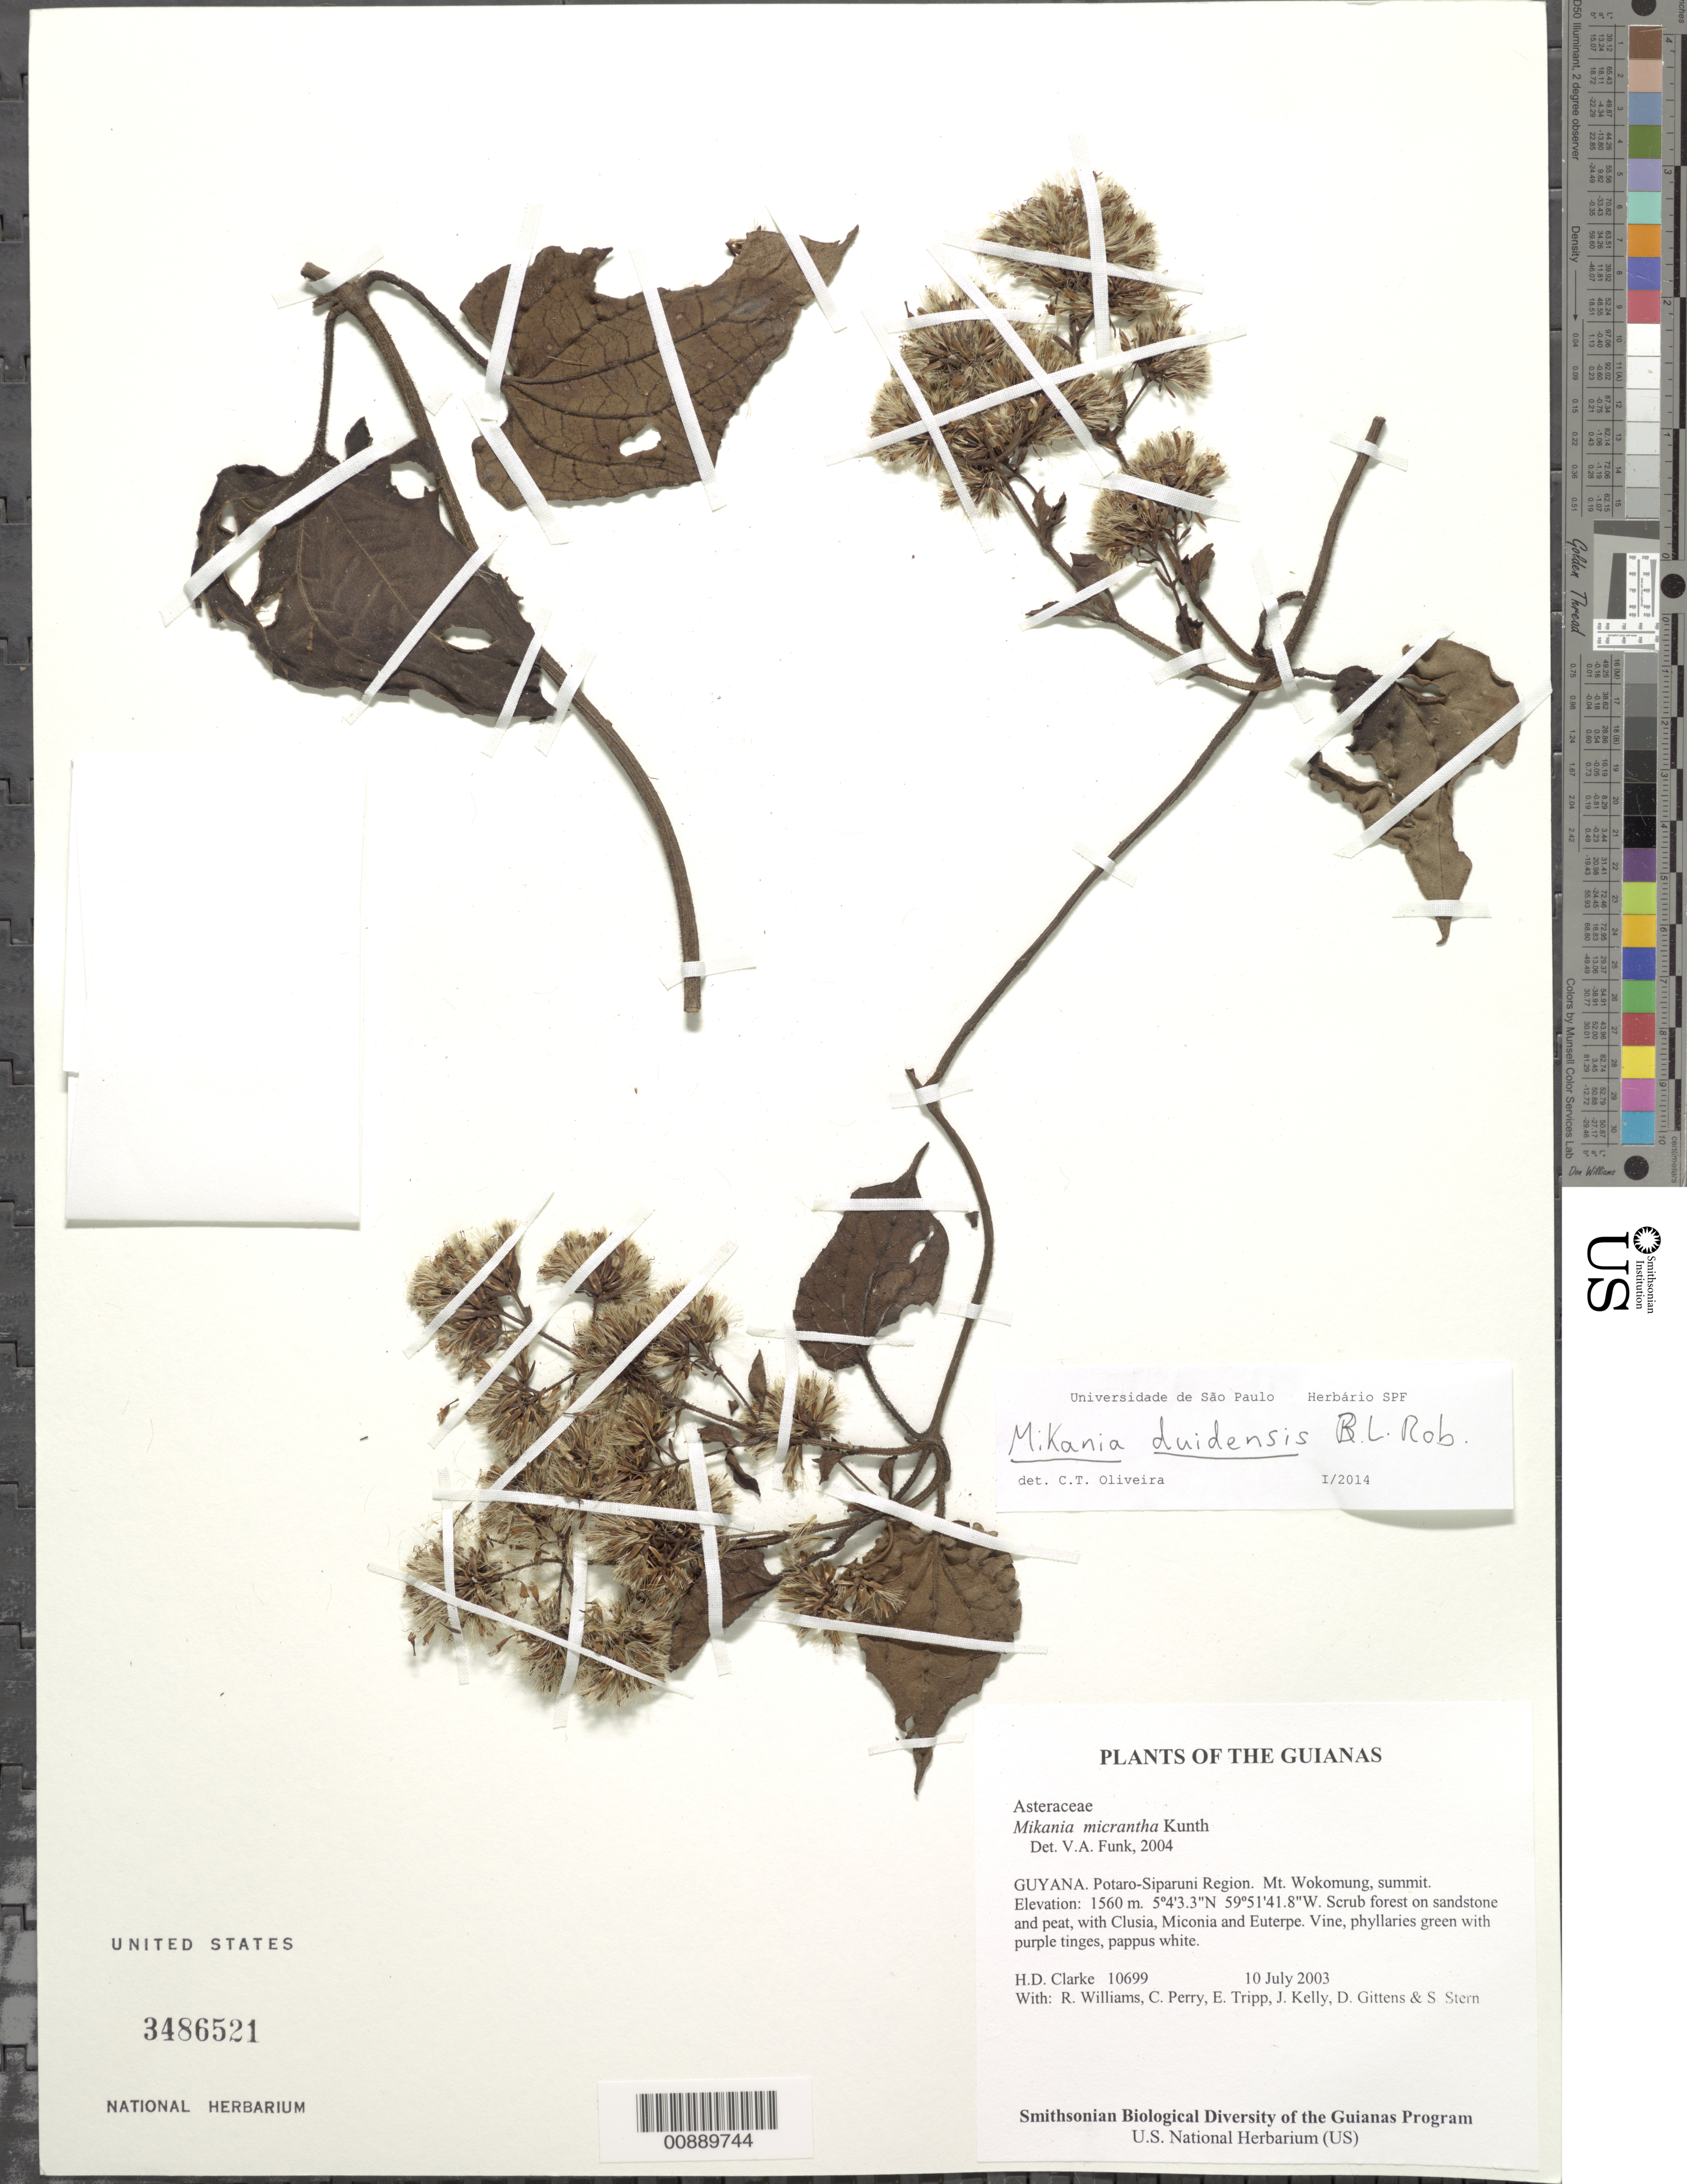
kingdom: Plantae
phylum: Tracheophyta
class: Magnoliopsida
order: Asterales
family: Asteraceae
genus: Mikania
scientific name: Mikania duidensis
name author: B.L. Rob.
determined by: Oliveira, C. T.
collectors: H. D. Clarke, R. Williams, C. Perry, E. Tripp, J. Kelly, D. Gittens & S. R. Stern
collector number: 10699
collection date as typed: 10 July 2003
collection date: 2003-07-10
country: Guyana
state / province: Potaro-Siparuni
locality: Mt. Wokomung, summit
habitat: Scrub forest on sandstone and peat, with Clusia, Miconia and Euterpe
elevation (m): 1560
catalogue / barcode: US 3486521